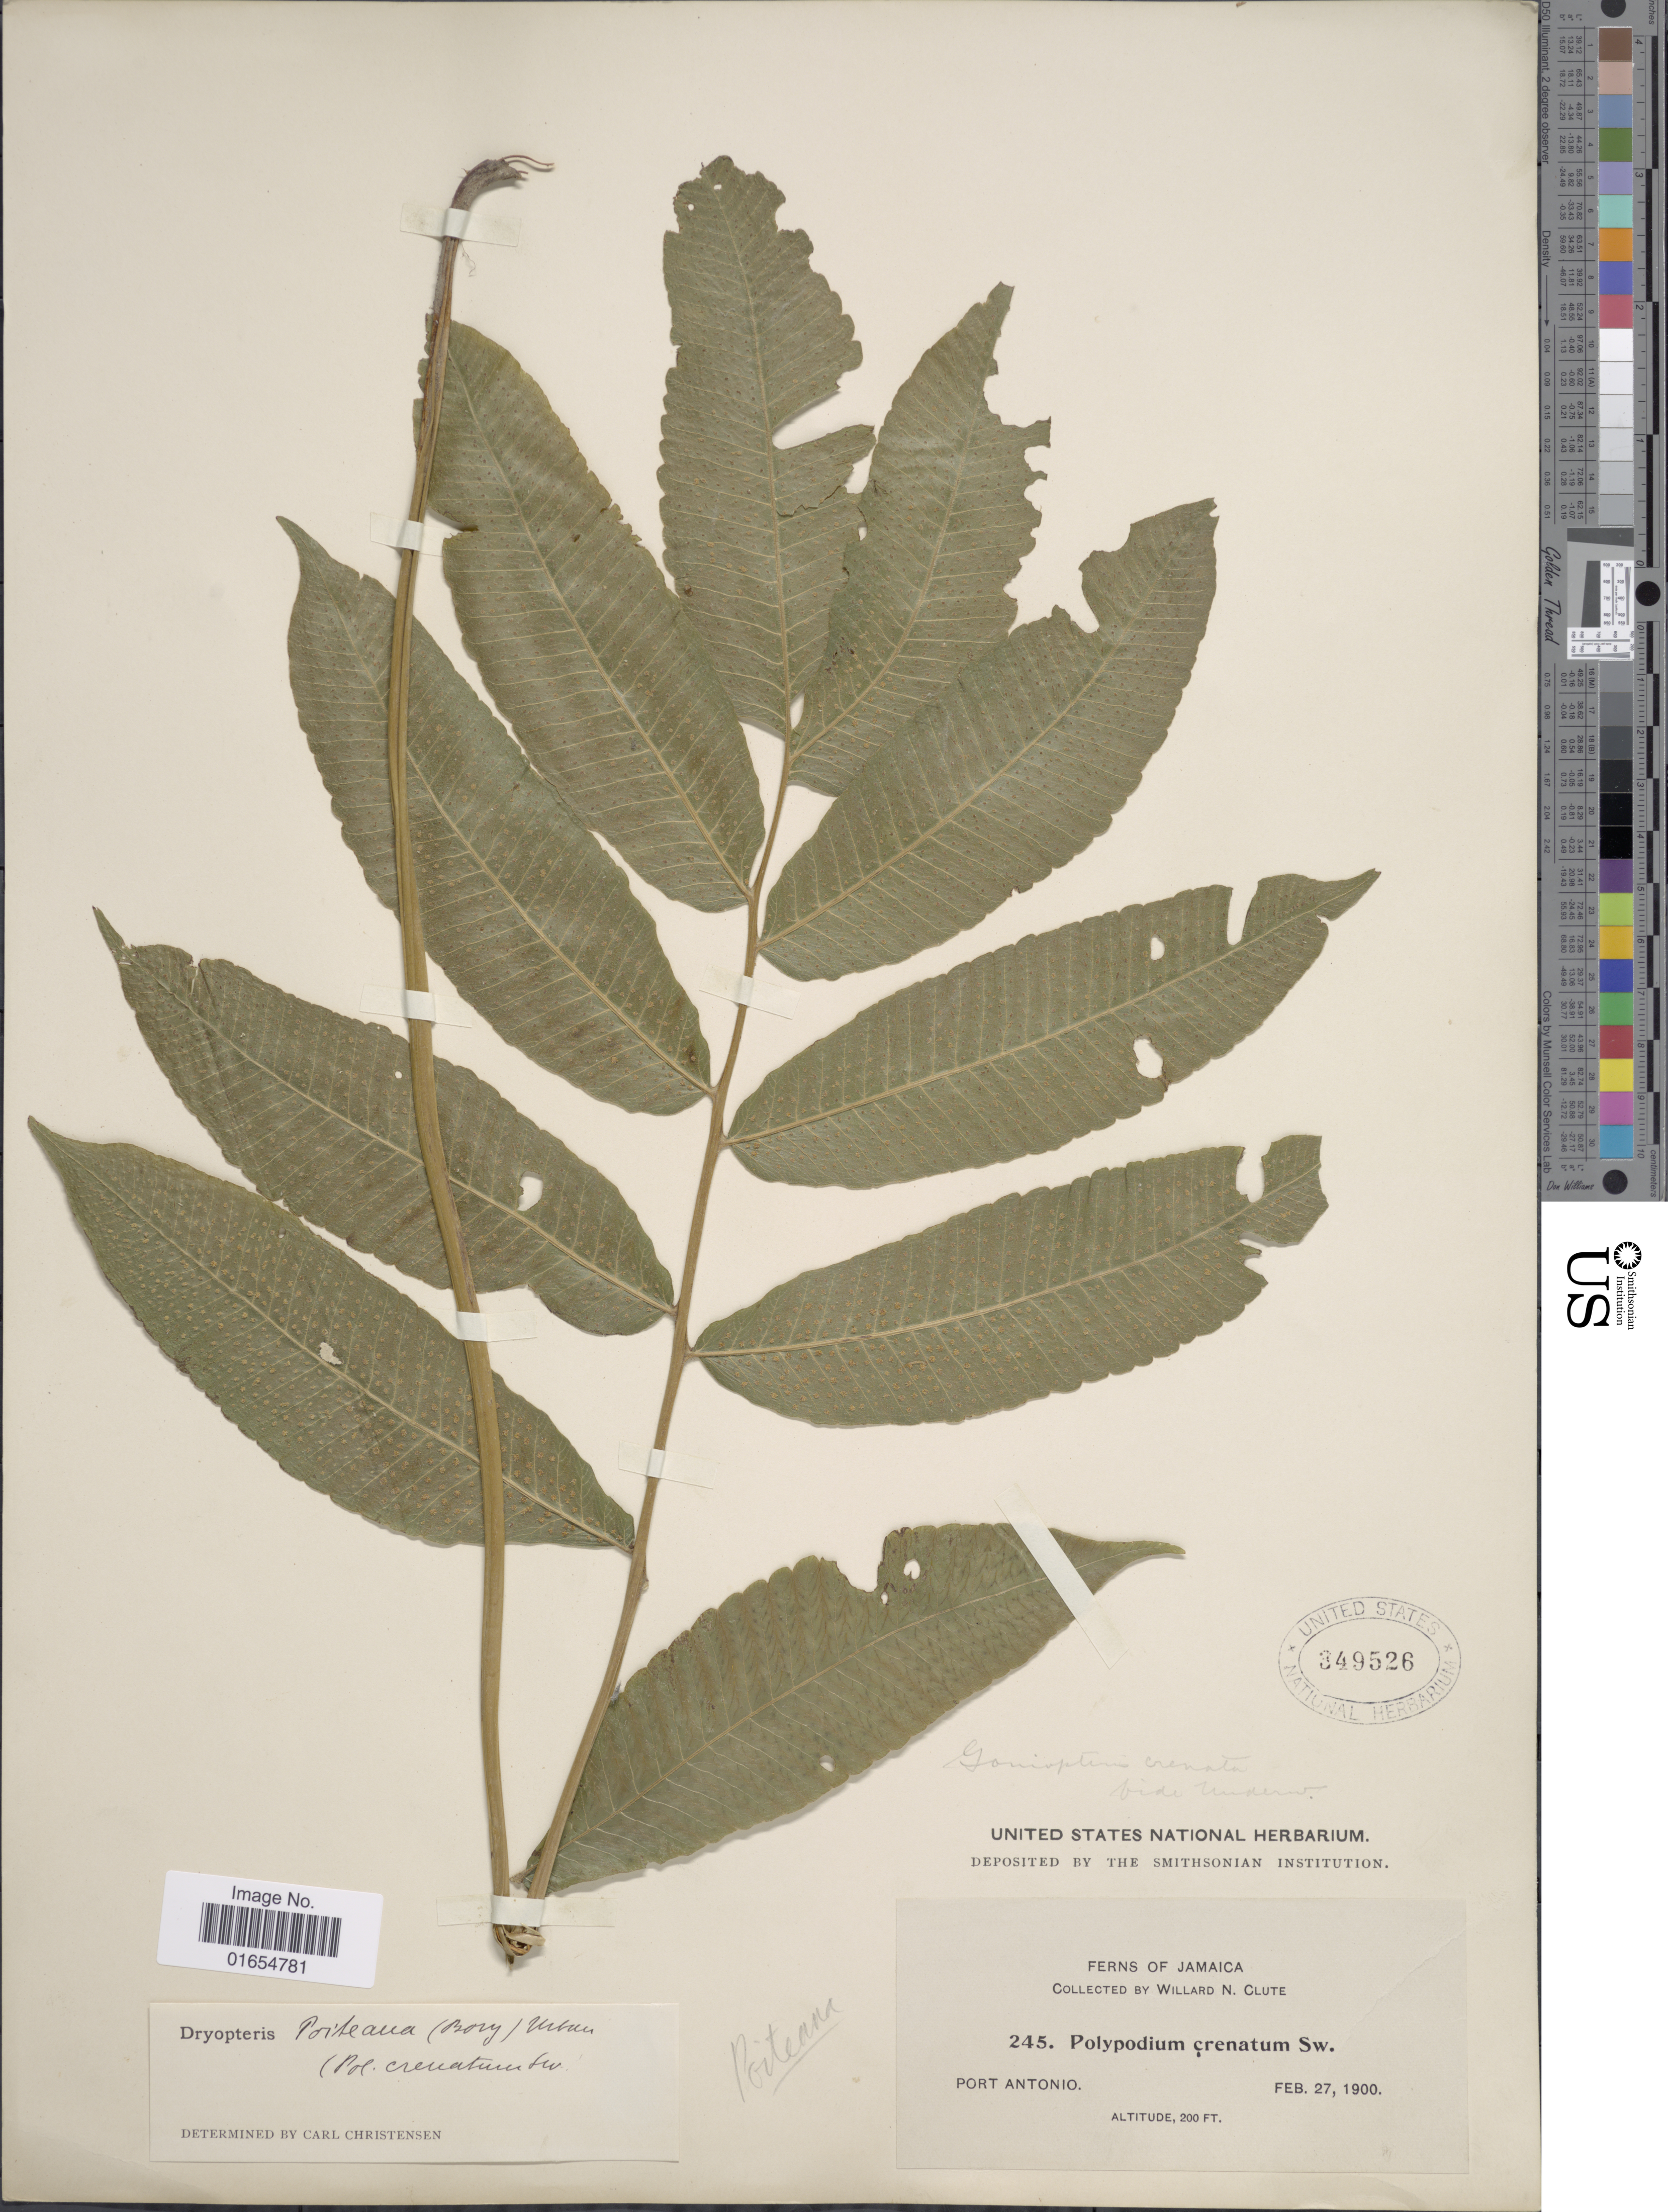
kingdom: Plantae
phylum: Tracheophyta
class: Polypodiopsida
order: Polypodiales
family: Thelypteridaceae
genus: Goniopteris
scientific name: Goniopteris poiteana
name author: (Bory) Ching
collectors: W. N. Clute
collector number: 245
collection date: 1900-02-27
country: Jamaica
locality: Port Antonio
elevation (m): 61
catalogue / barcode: US 349526